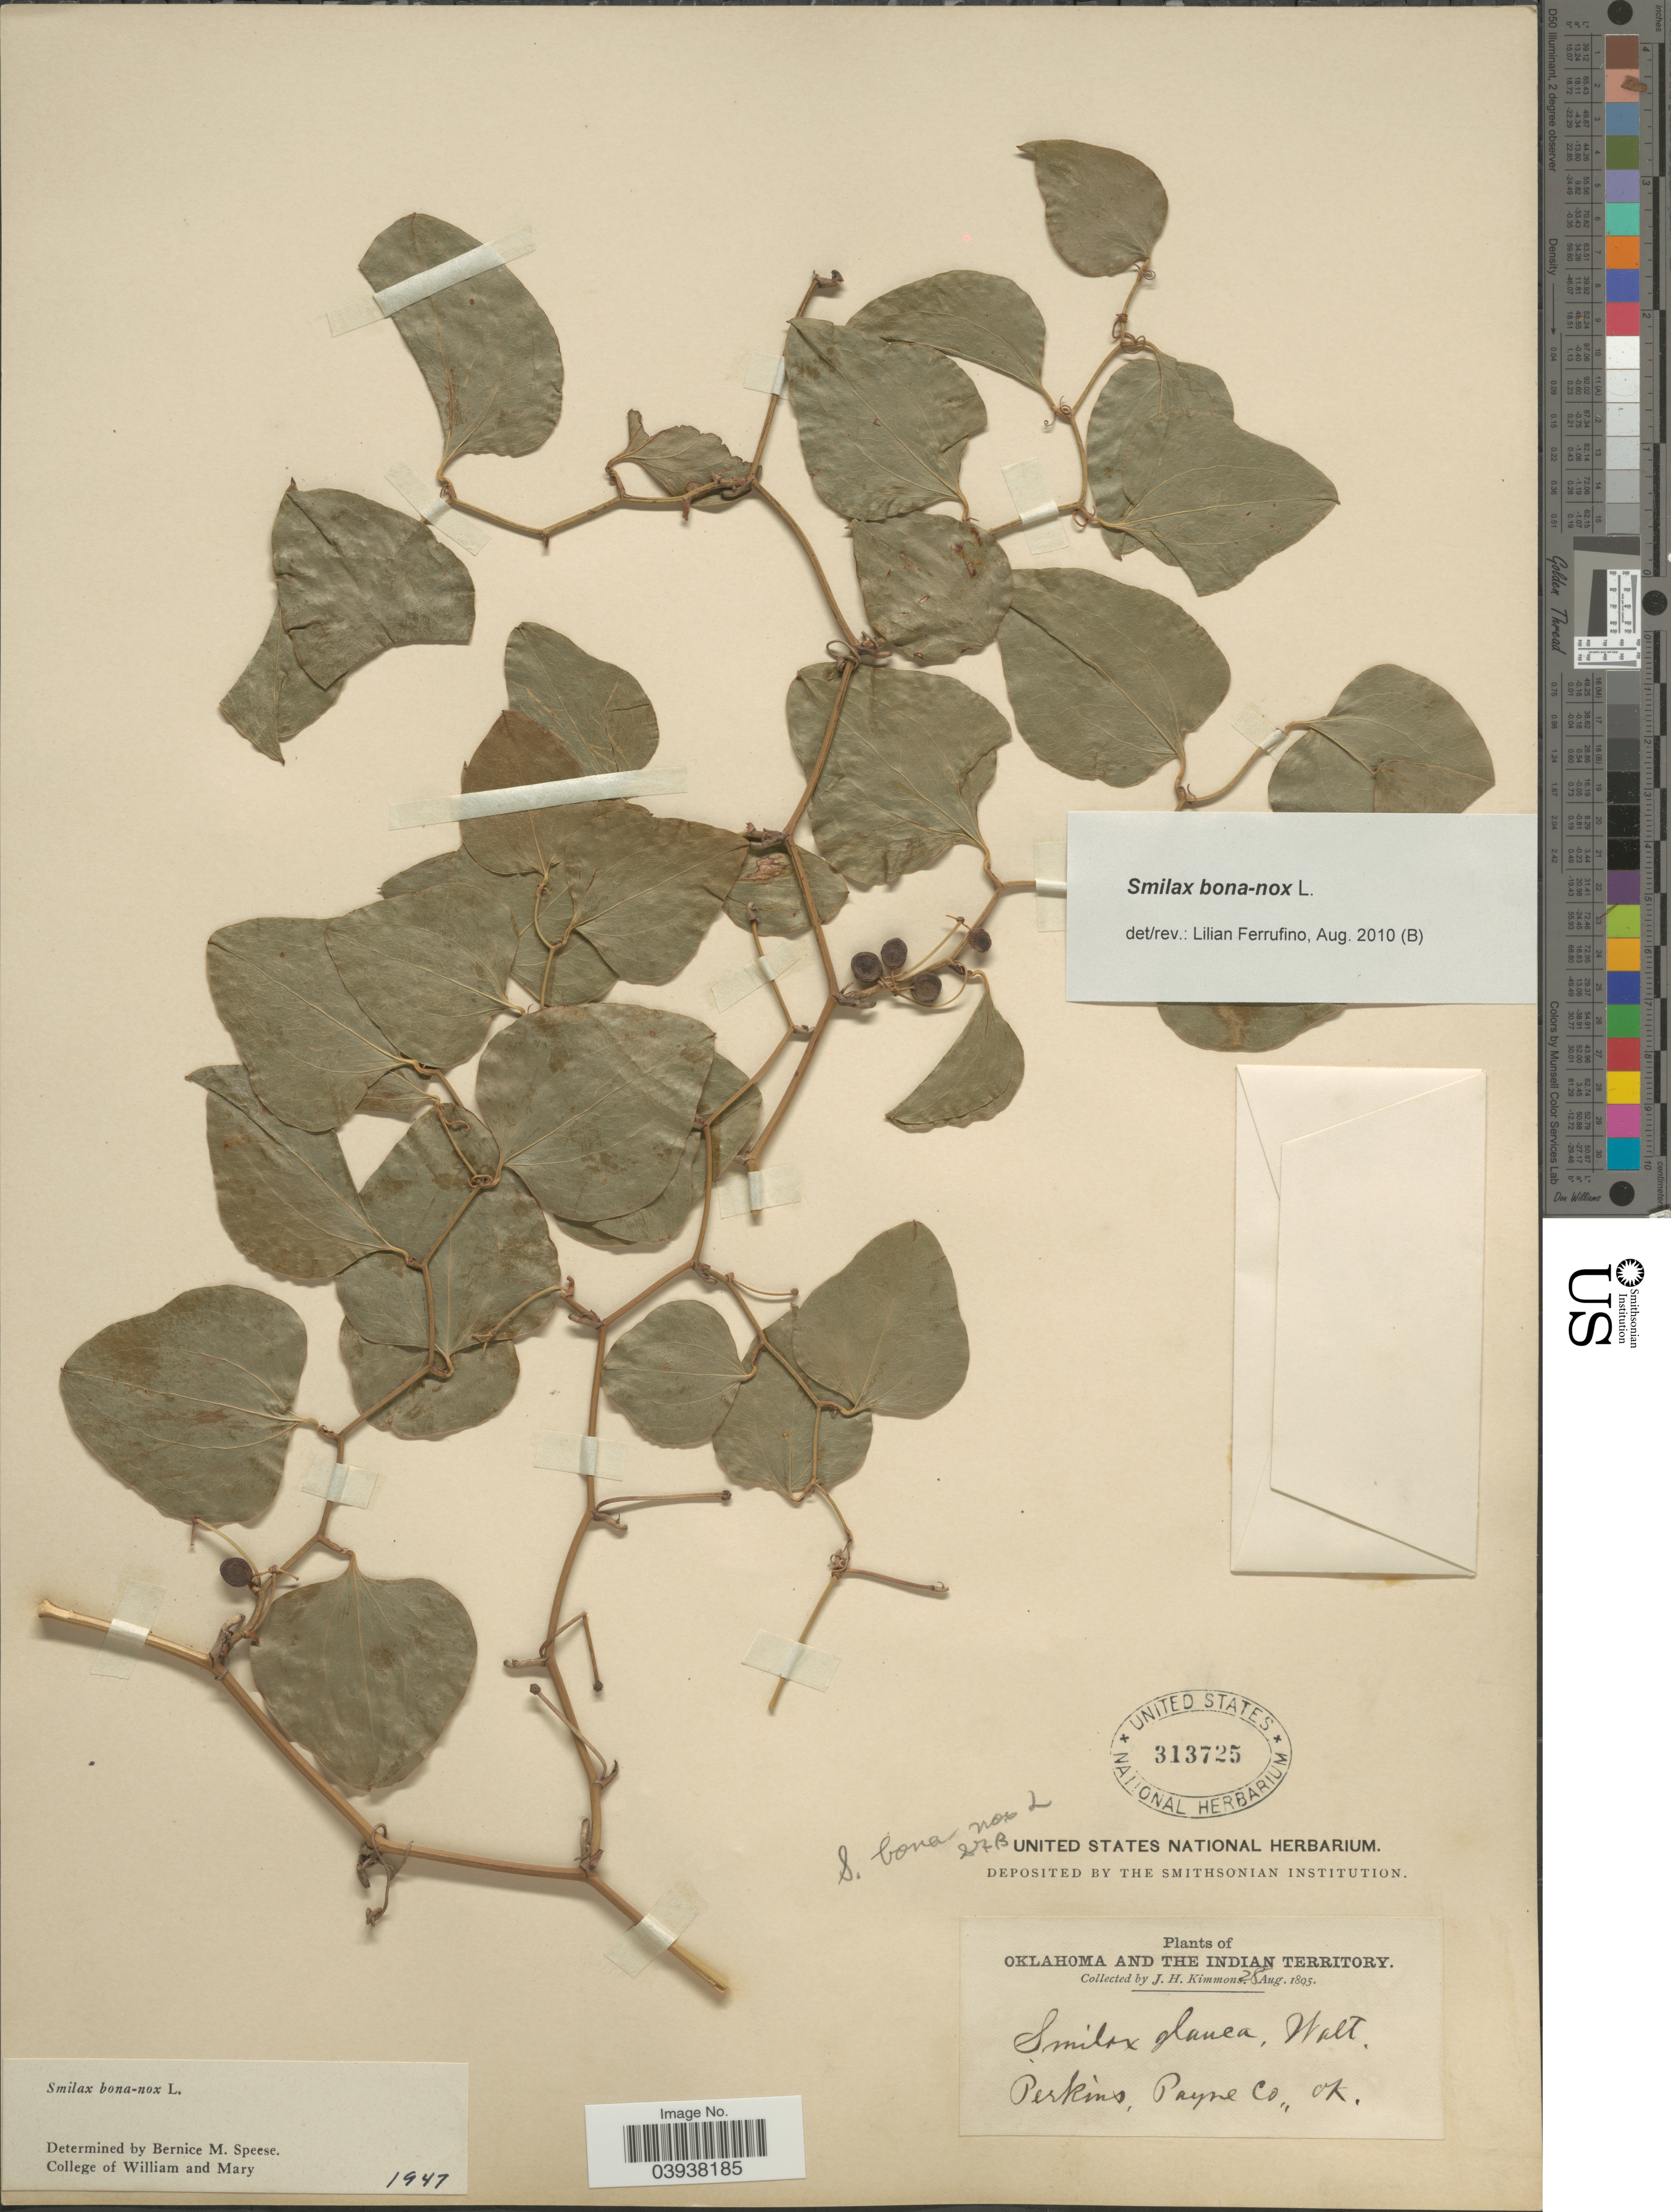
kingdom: Plantae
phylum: Tracheophyta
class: Liliopsida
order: Liliales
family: Smilacaceae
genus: Smilax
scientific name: Smilax bona-nox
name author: L.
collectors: J. Kimmons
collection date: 1895-08-28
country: United States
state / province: Oklahoma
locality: Oklahoma and the Indian Territory. Perkins, Payne Co.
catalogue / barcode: US 313725